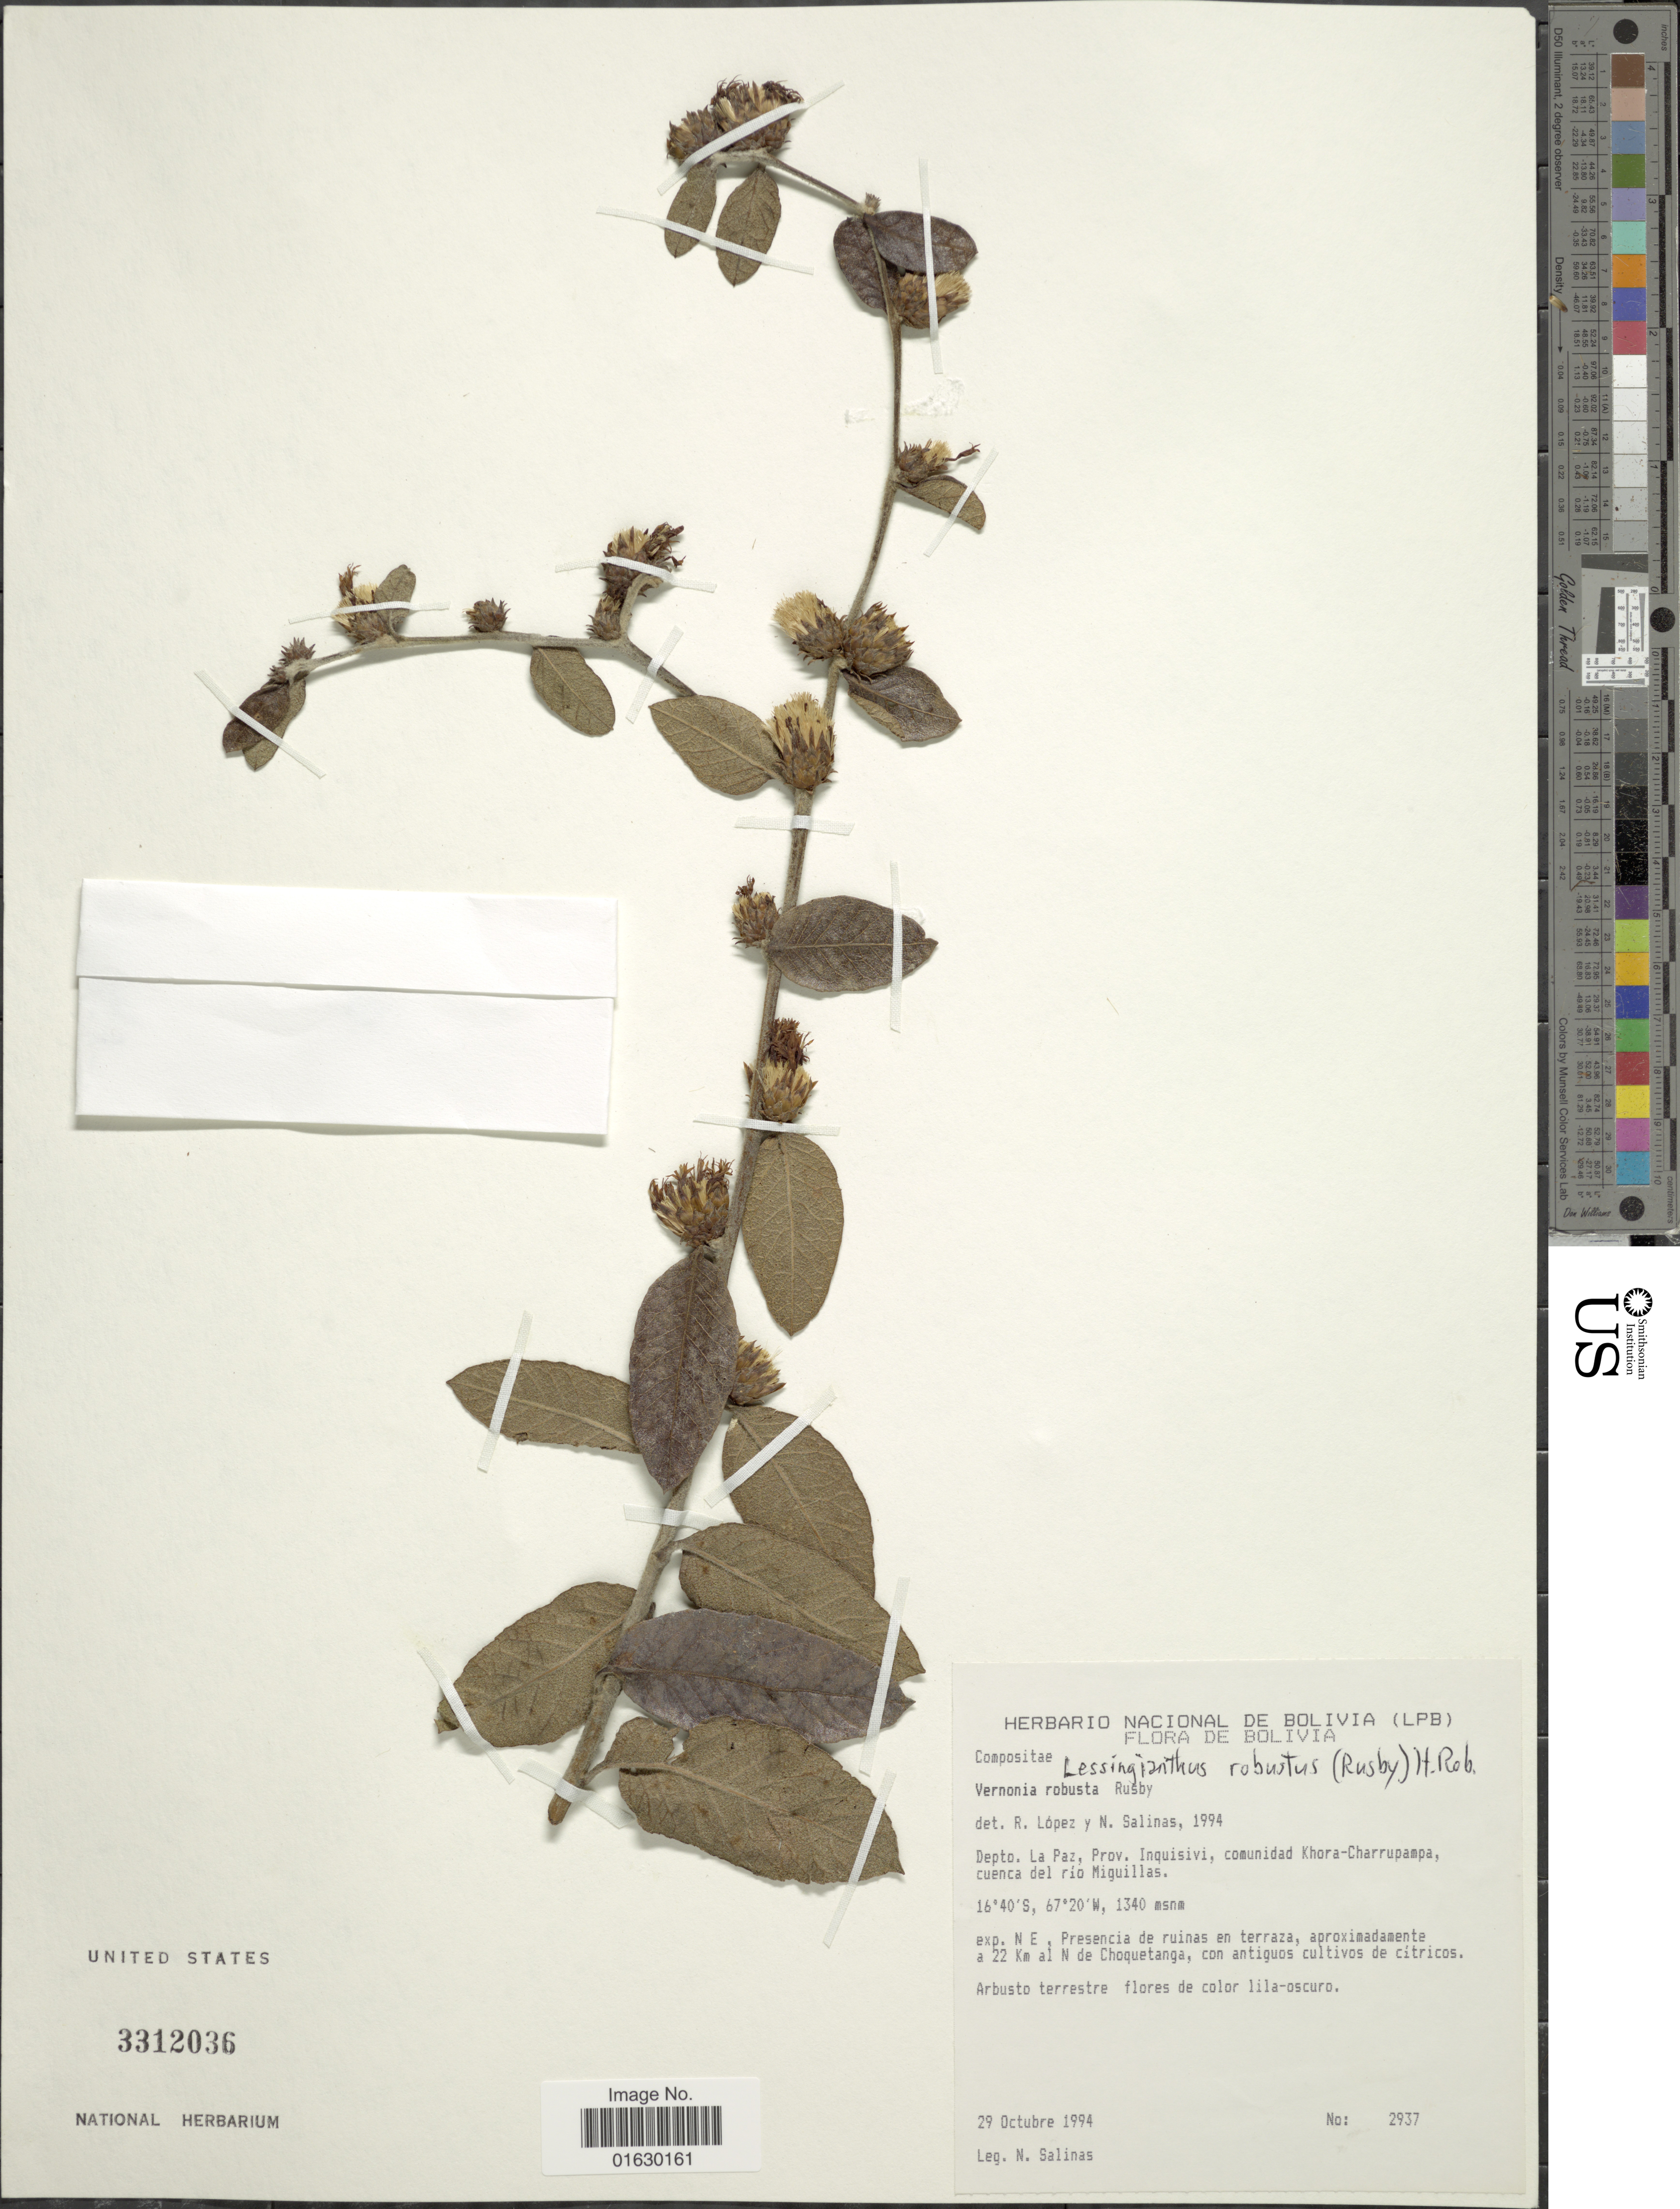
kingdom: Plantae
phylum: Tracheophyta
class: Magnoliopsida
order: Asterales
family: Asteraceae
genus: Lessingianthus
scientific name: Lessingianthus robustus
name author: (Rusby) H. Rob.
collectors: N. Salinas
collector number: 2937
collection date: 1994-10-29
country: Bolivia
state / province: La Paz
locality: Depto. La Paz, prov. Inquisivi, comunidad Khora-Charrupampa, cuenca del rio Miguillas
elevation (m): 1340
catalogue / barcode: US 3312036